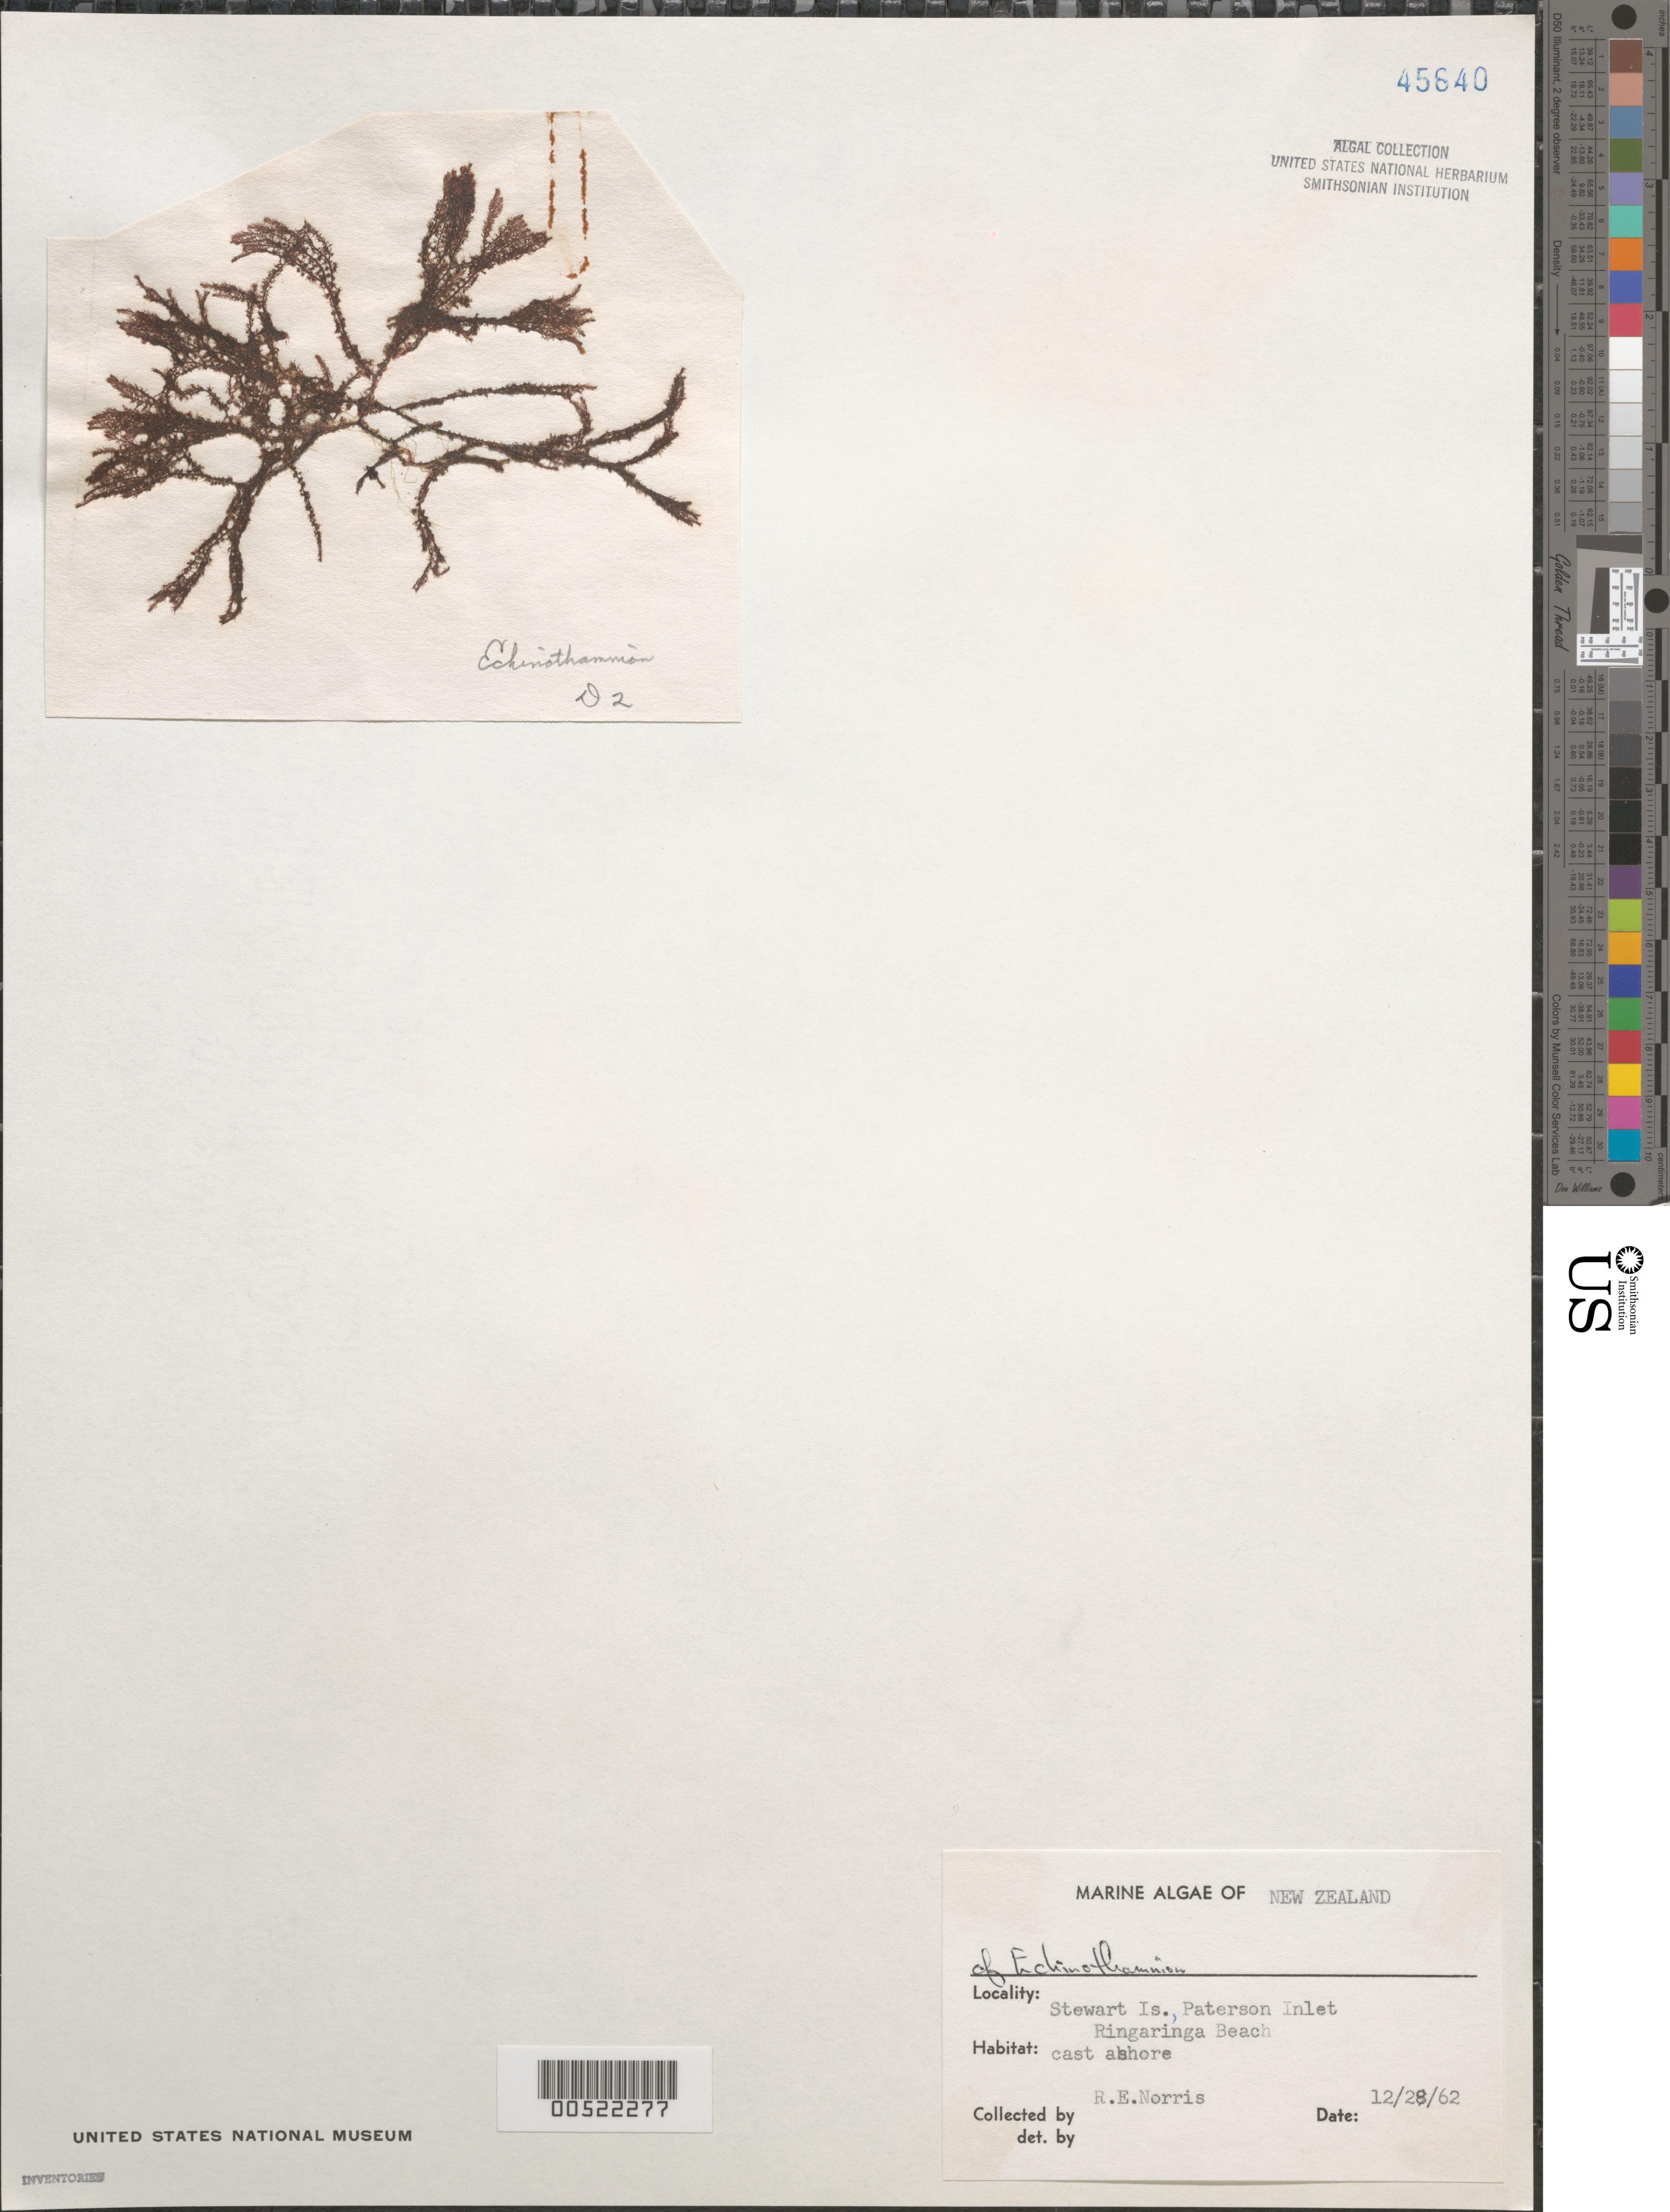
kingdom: Plantae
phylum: Rhodophyta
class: Florideophyceae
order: Ceramiales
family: Rhodomelaceae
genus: Echinothamnion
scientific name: Echinothamnion sp.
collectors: R. E. Norris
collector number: D2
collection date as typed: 28 Dec 1962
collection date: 1962-12-28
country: New Zealand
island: Stewart Island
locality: Ringaringa Beach, Paterson Inlet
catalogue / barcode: US 45640